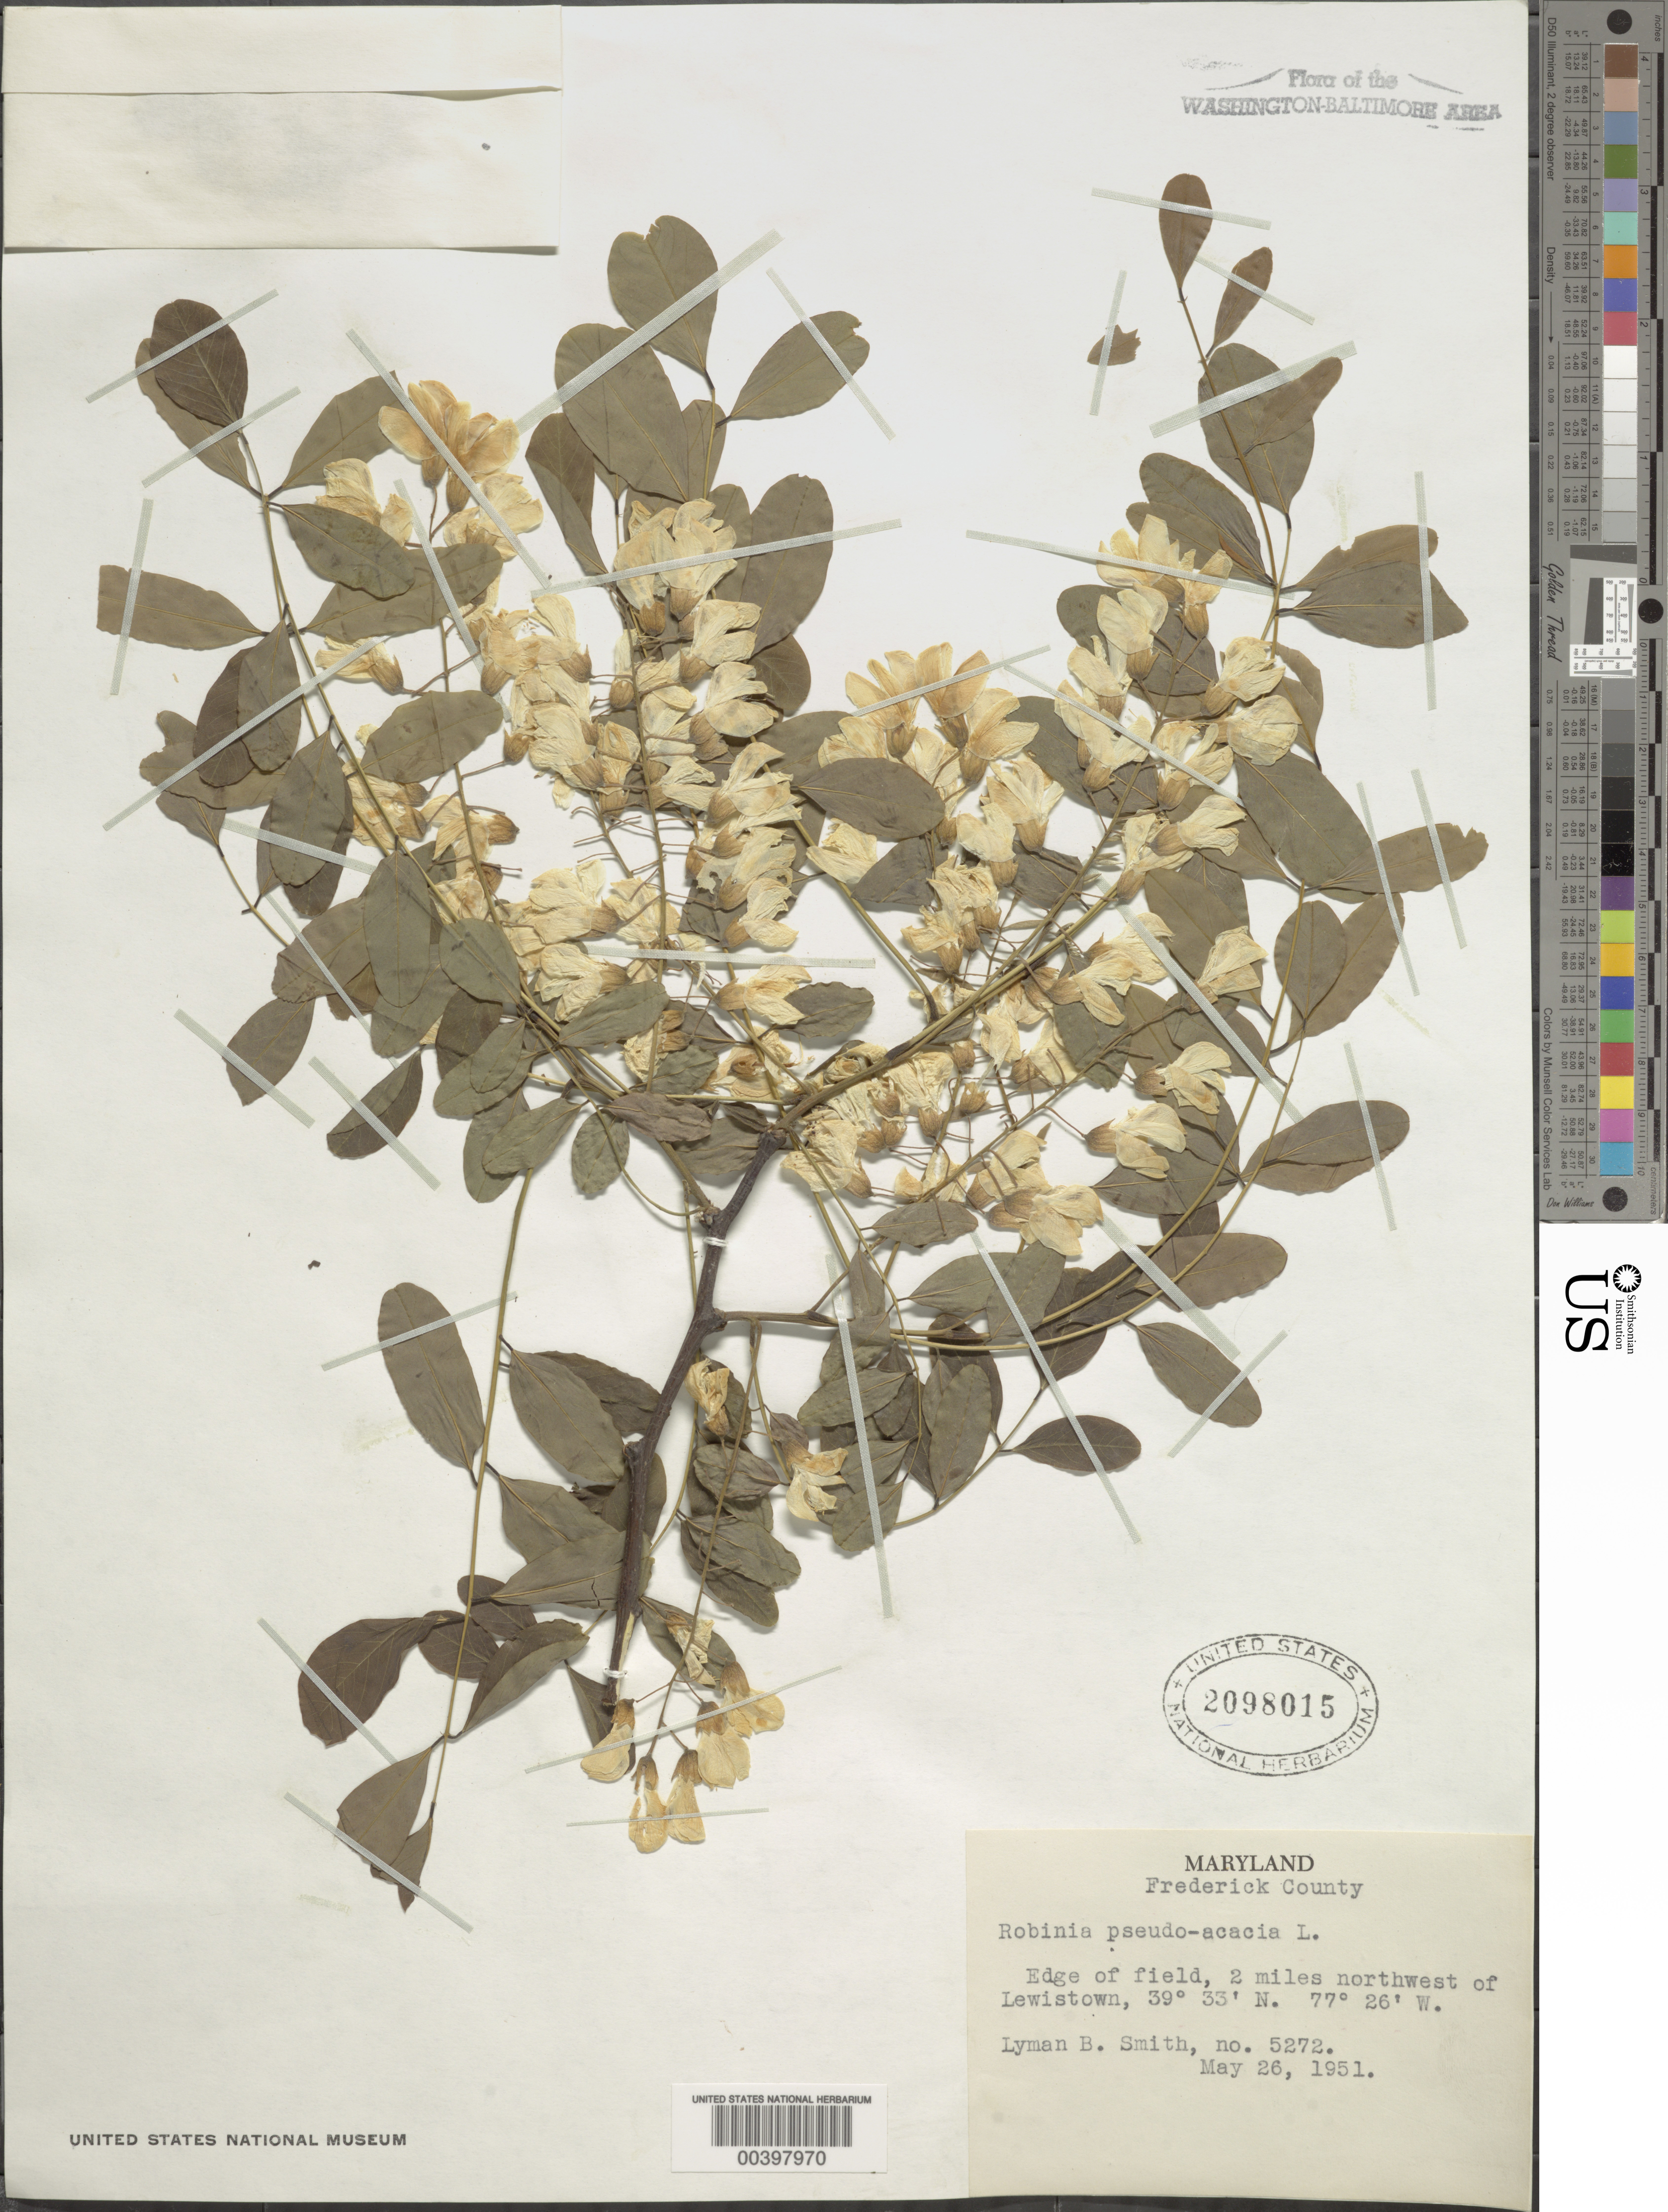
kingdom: Plantae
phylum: Tracheophyta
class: Magnoliopsida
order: Fabales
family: Fabaceae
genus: Robinia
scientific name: Robinia pseudoacacia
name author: L.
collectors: L. Smith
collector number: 5272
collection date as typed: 26 May 1951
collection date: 1951-05-26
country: United States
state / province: Maryland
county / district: Frederick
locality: Northwest of Lewistown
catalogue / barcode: US 2098015